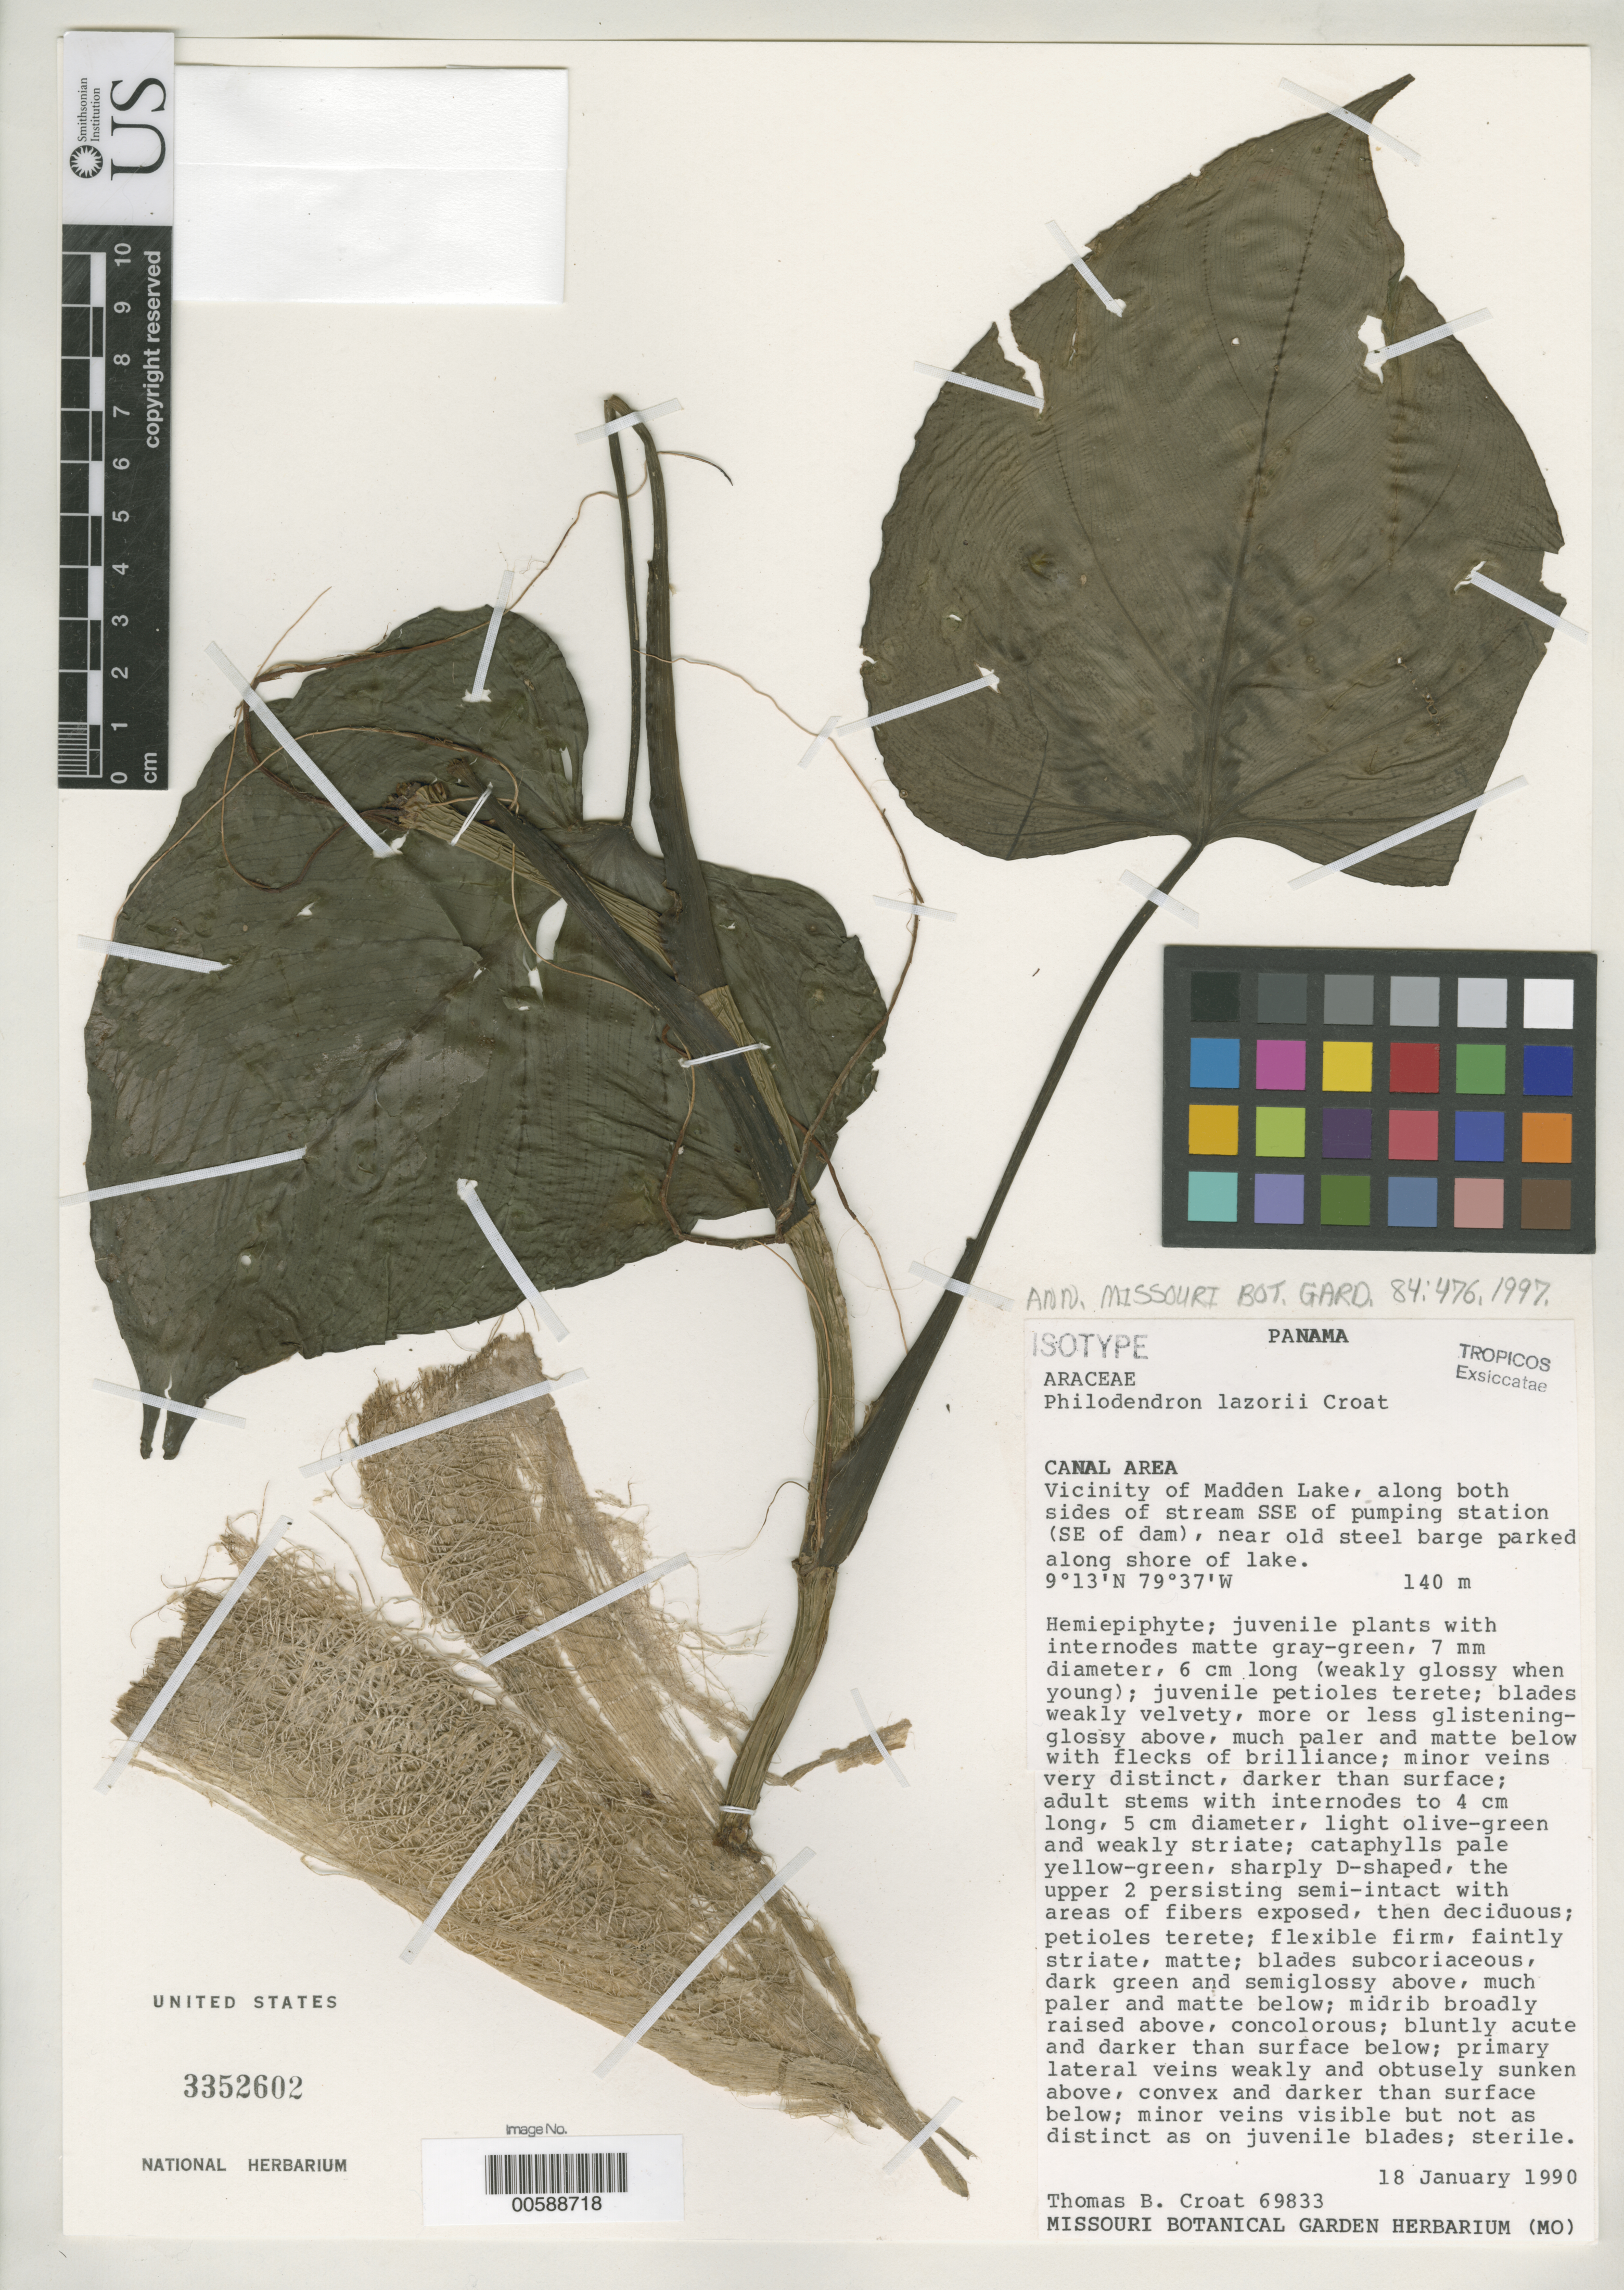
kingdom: Plantae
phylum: Tracheophyta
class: Liliopsida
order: Alismatales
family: Araceae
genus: Philodendron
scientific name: Philodendron lazorii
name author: Croat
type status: Isotype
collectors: T. B. Croat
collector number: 69833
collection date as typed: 18 Jan 1990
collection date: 1990-01-18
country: Panama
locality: Vicinity of Madden Lake, along both sides of stream SSE of pumping station (SE of Dam)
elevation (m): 140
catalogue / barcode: US 3352602